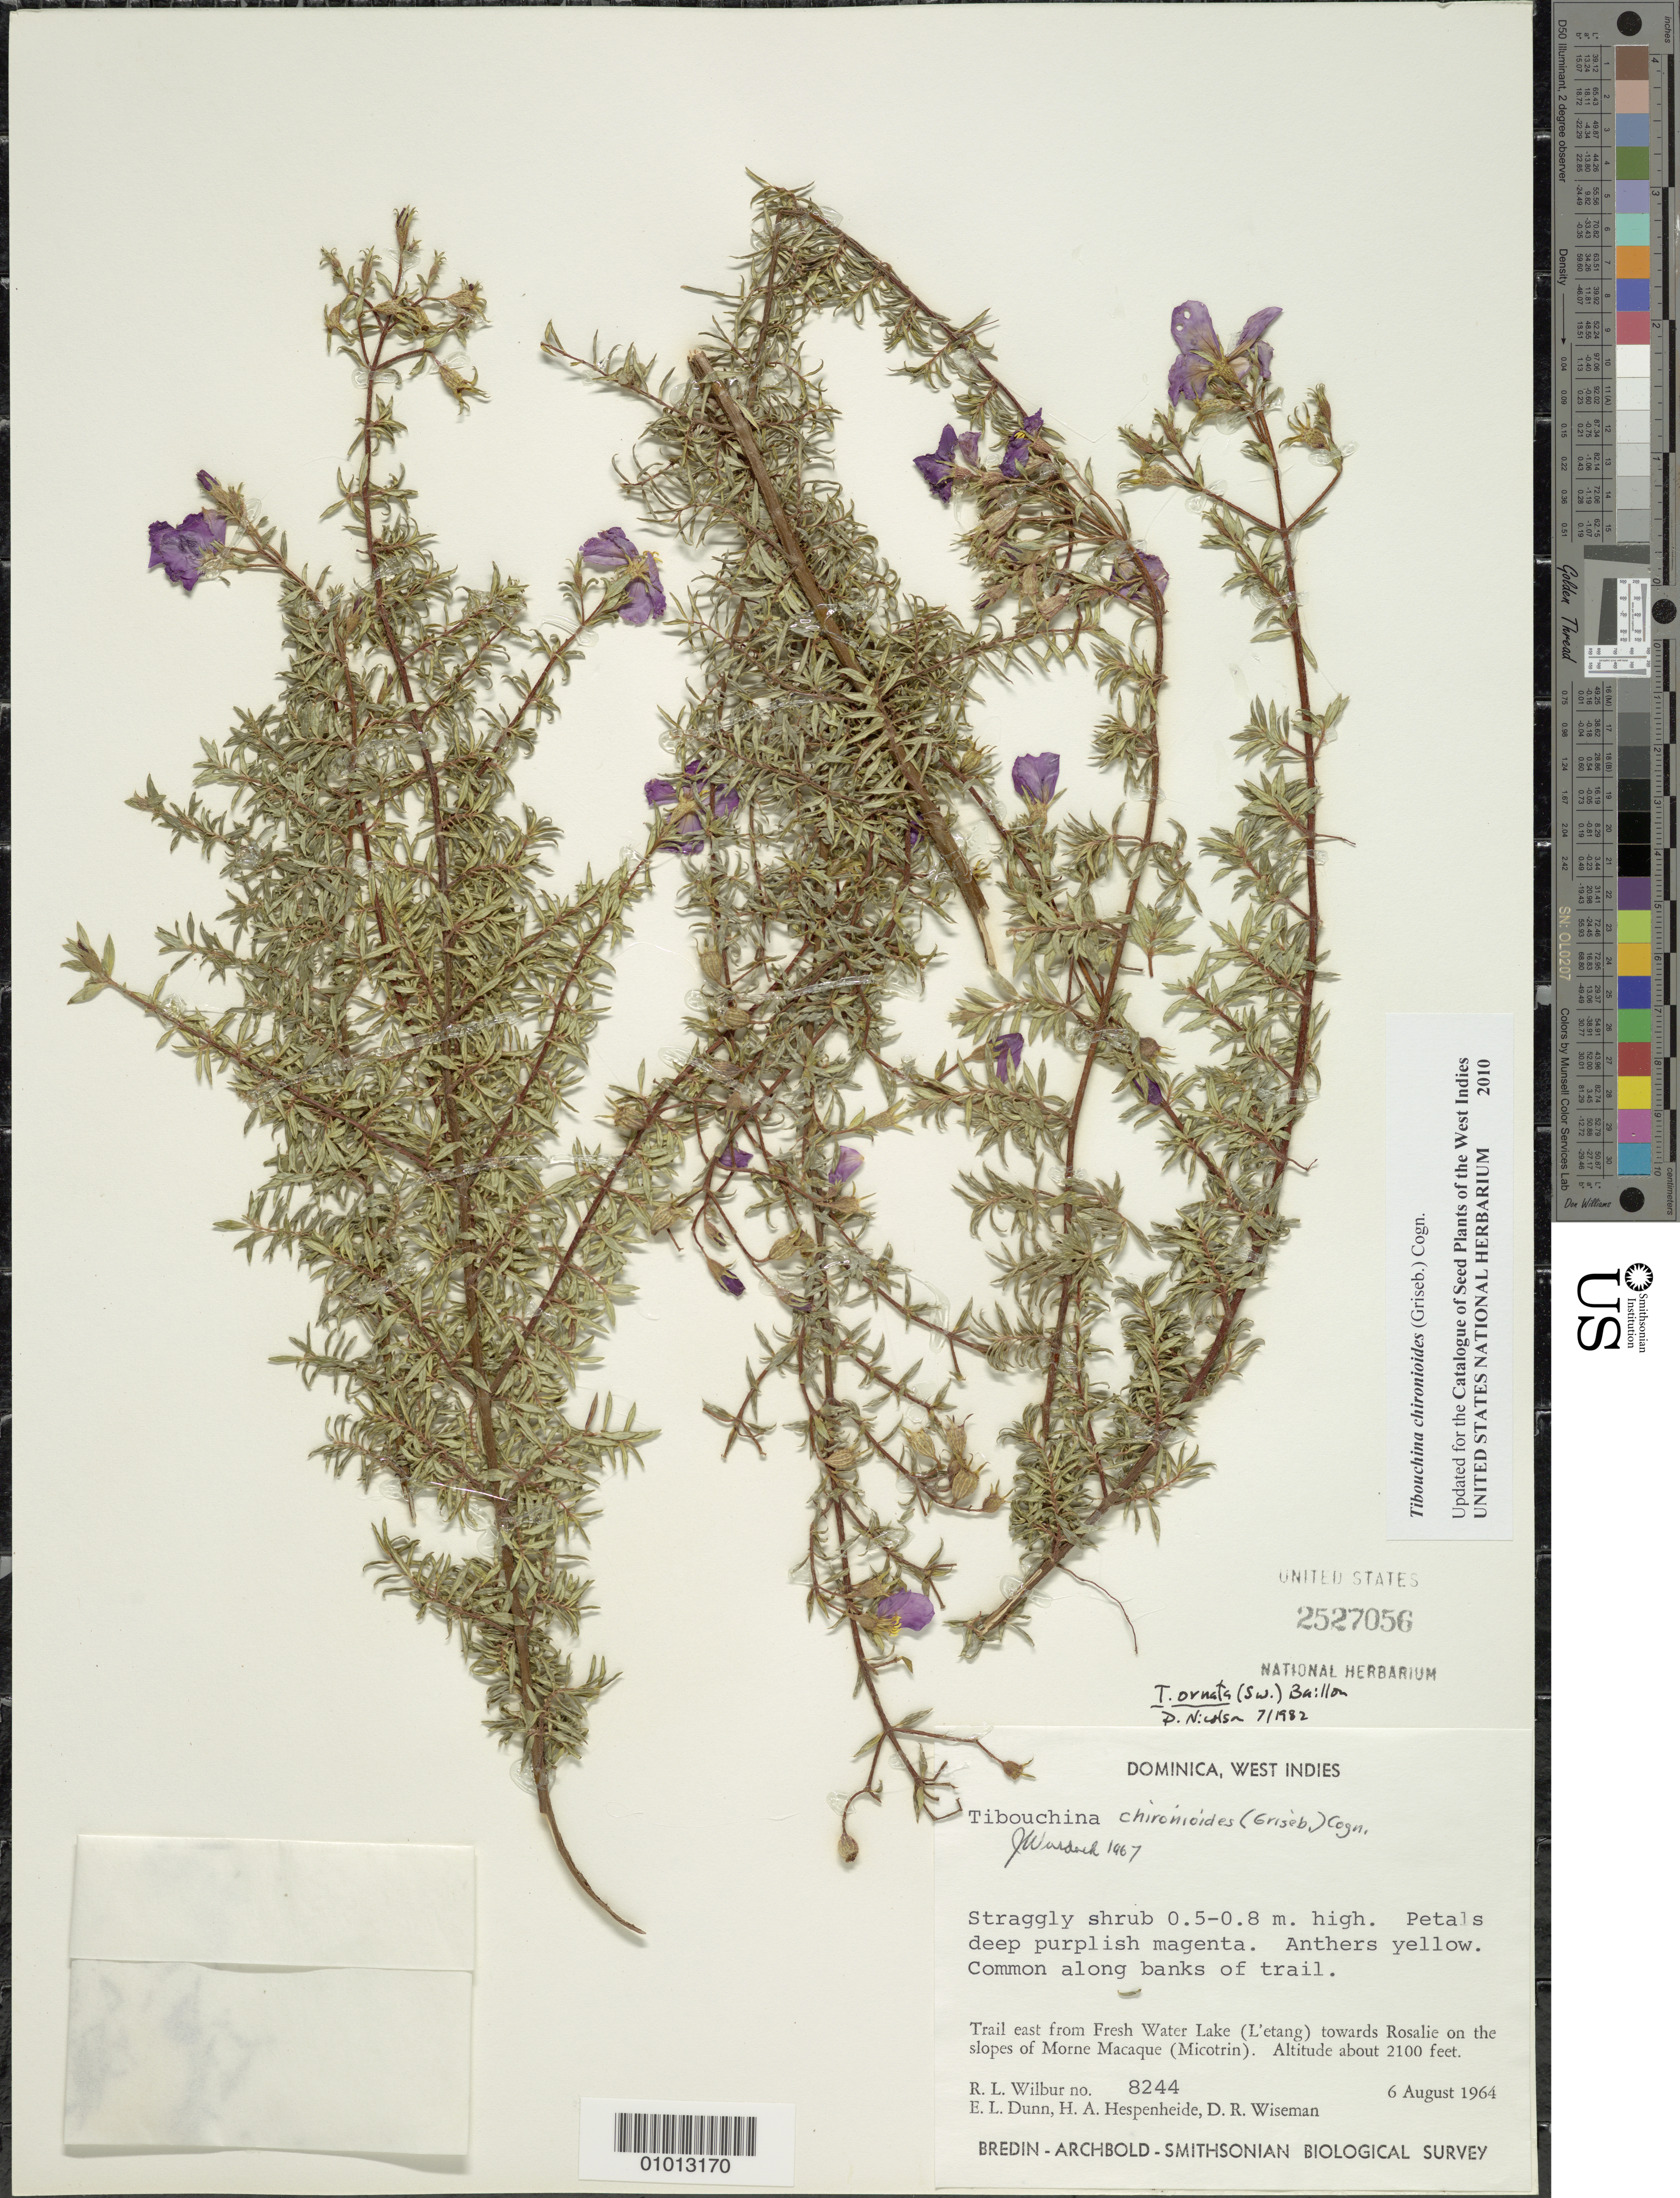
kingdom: Plantae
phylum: Tracheophyta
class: Magnoliopsida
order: Myrtales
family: Melastomataceae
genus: Chaetogastra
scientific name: Chaetogastra chironioides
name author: Griseb.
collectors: R. L. Wilbur, E. Dunn, H. A. Hespenheide & D. R. Wiseman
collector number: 8244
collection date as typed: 06 Aug 1964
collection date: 1964-08-06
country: Dominica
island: Dominica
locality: Trail east from Fresh Water Lake (L'etang) towards Rosalie on the slopes of Morne Macaque (Micotrin)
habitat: Common along banks of trail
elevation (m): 640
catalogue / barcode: US 2527056